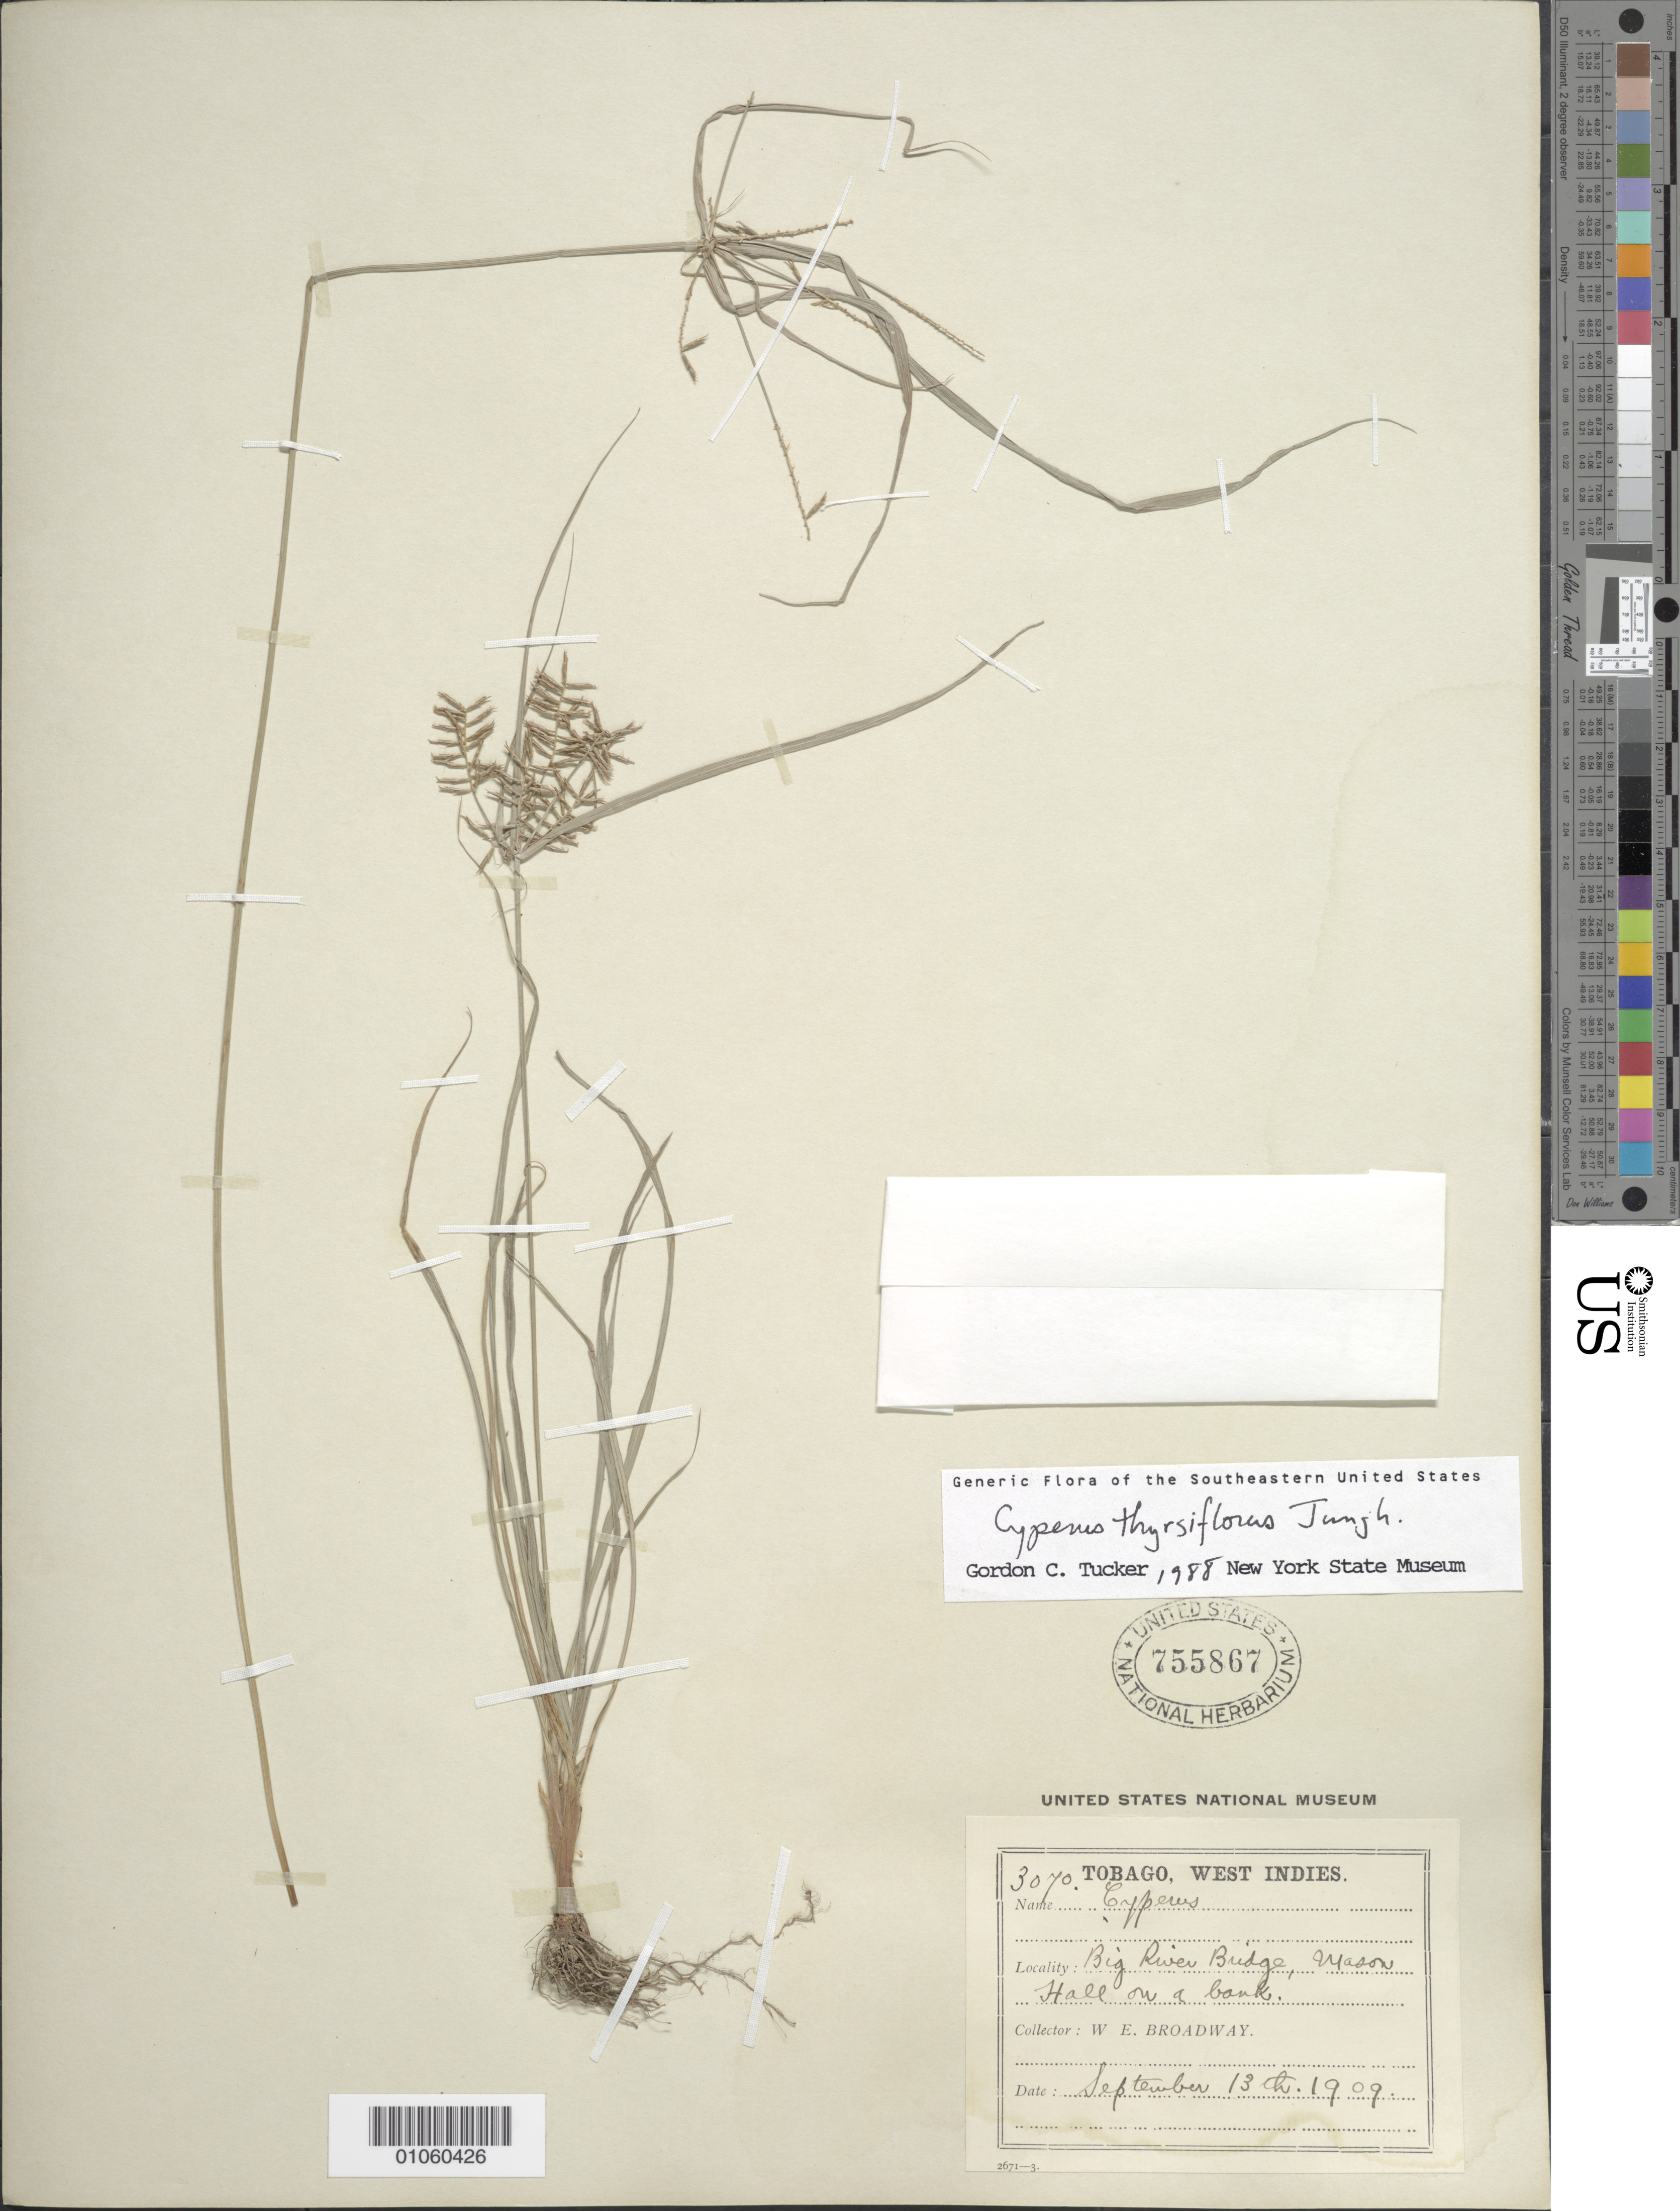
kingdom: Plantae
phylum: Tracheophyta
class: Liliopsida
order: Poales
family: Cyperaceae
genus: Cyperus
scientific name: Cyperus thyrsiflorus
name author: Jungh.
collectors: W. E. Broadway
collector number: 3070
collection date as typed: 13 Sep 1909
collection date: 1909-09-13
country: Trinidad and Tobago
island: Tobago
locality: Big River Bridge, Mason Hall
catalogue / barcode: US 755867